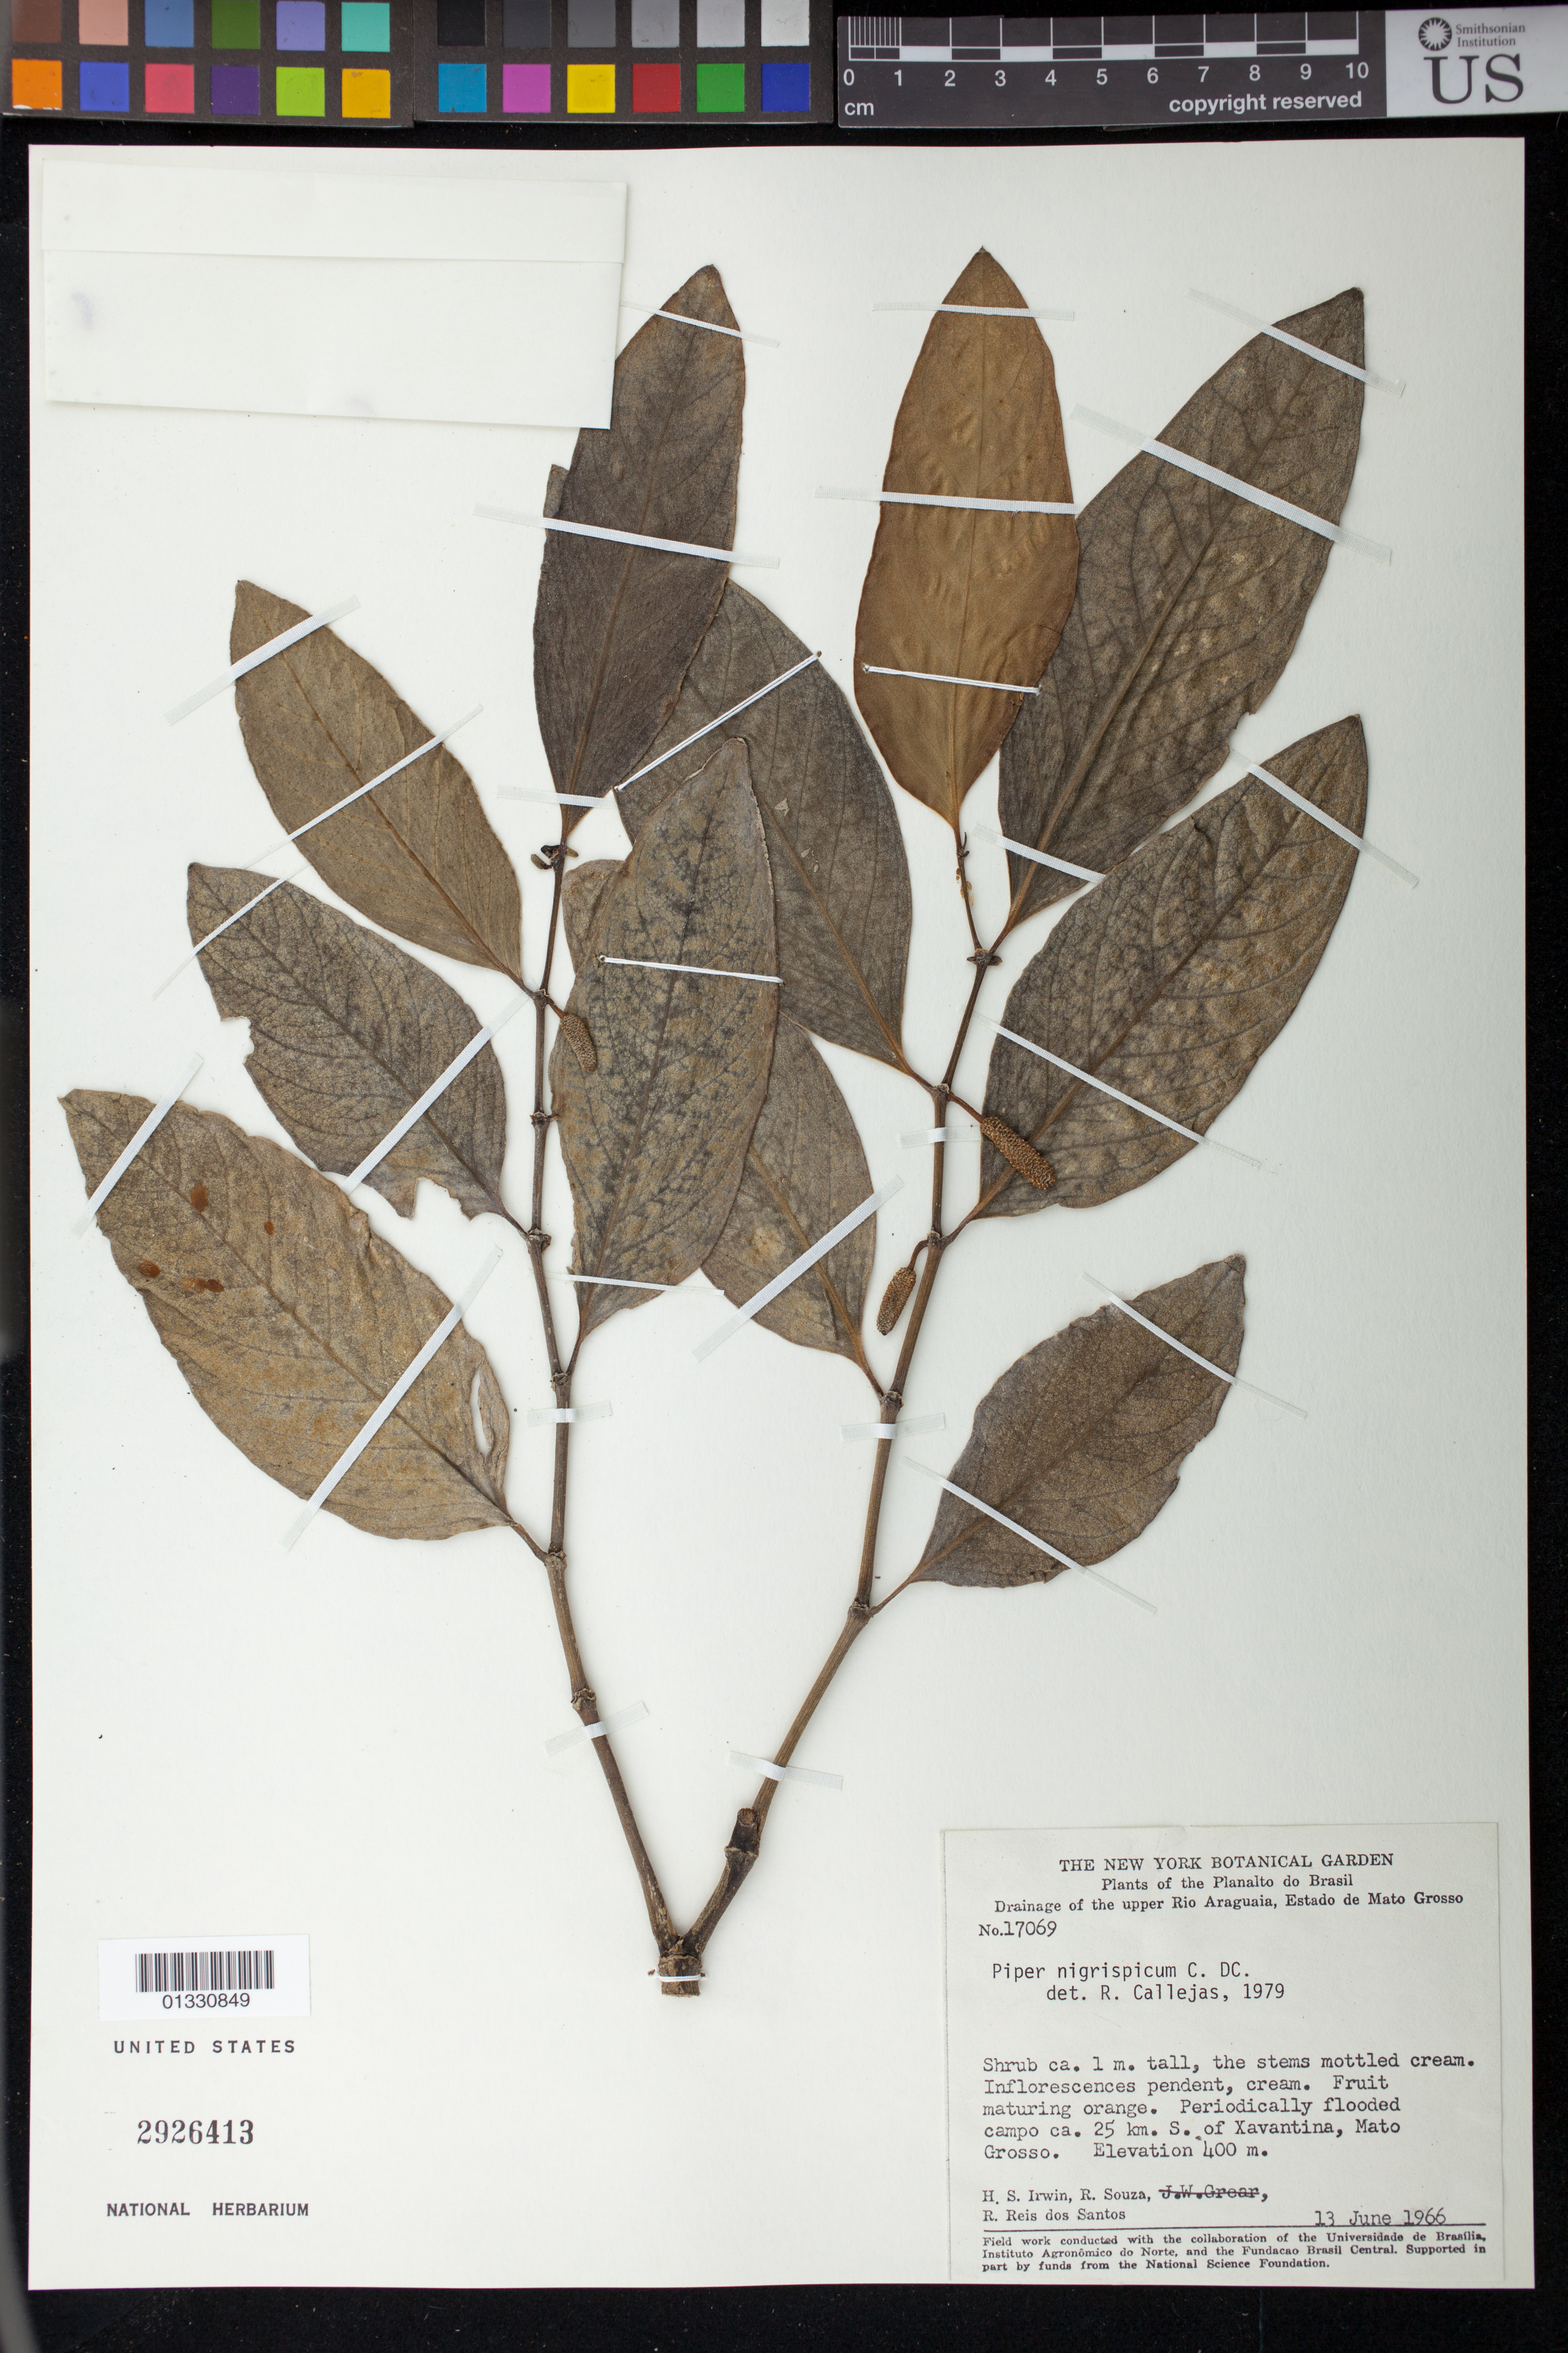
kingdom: Plantae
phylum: Tracheophyta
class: Magnoliopsida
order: Piperales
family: Piperaceae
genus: Piper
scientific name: Piper nigrispicum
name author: C. DC.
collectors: H. Irwin, R. Souza & R. R. Santos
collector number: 17069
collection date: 1966-06-13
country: Brazil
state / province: Mato Grosso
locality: Drainage of the upper Rio Araguaia. Mato Grosso. Periodically flooded campo ca. 25km S of Xavantina, Mato Grosso.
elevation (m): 400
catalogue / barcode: US 2926413